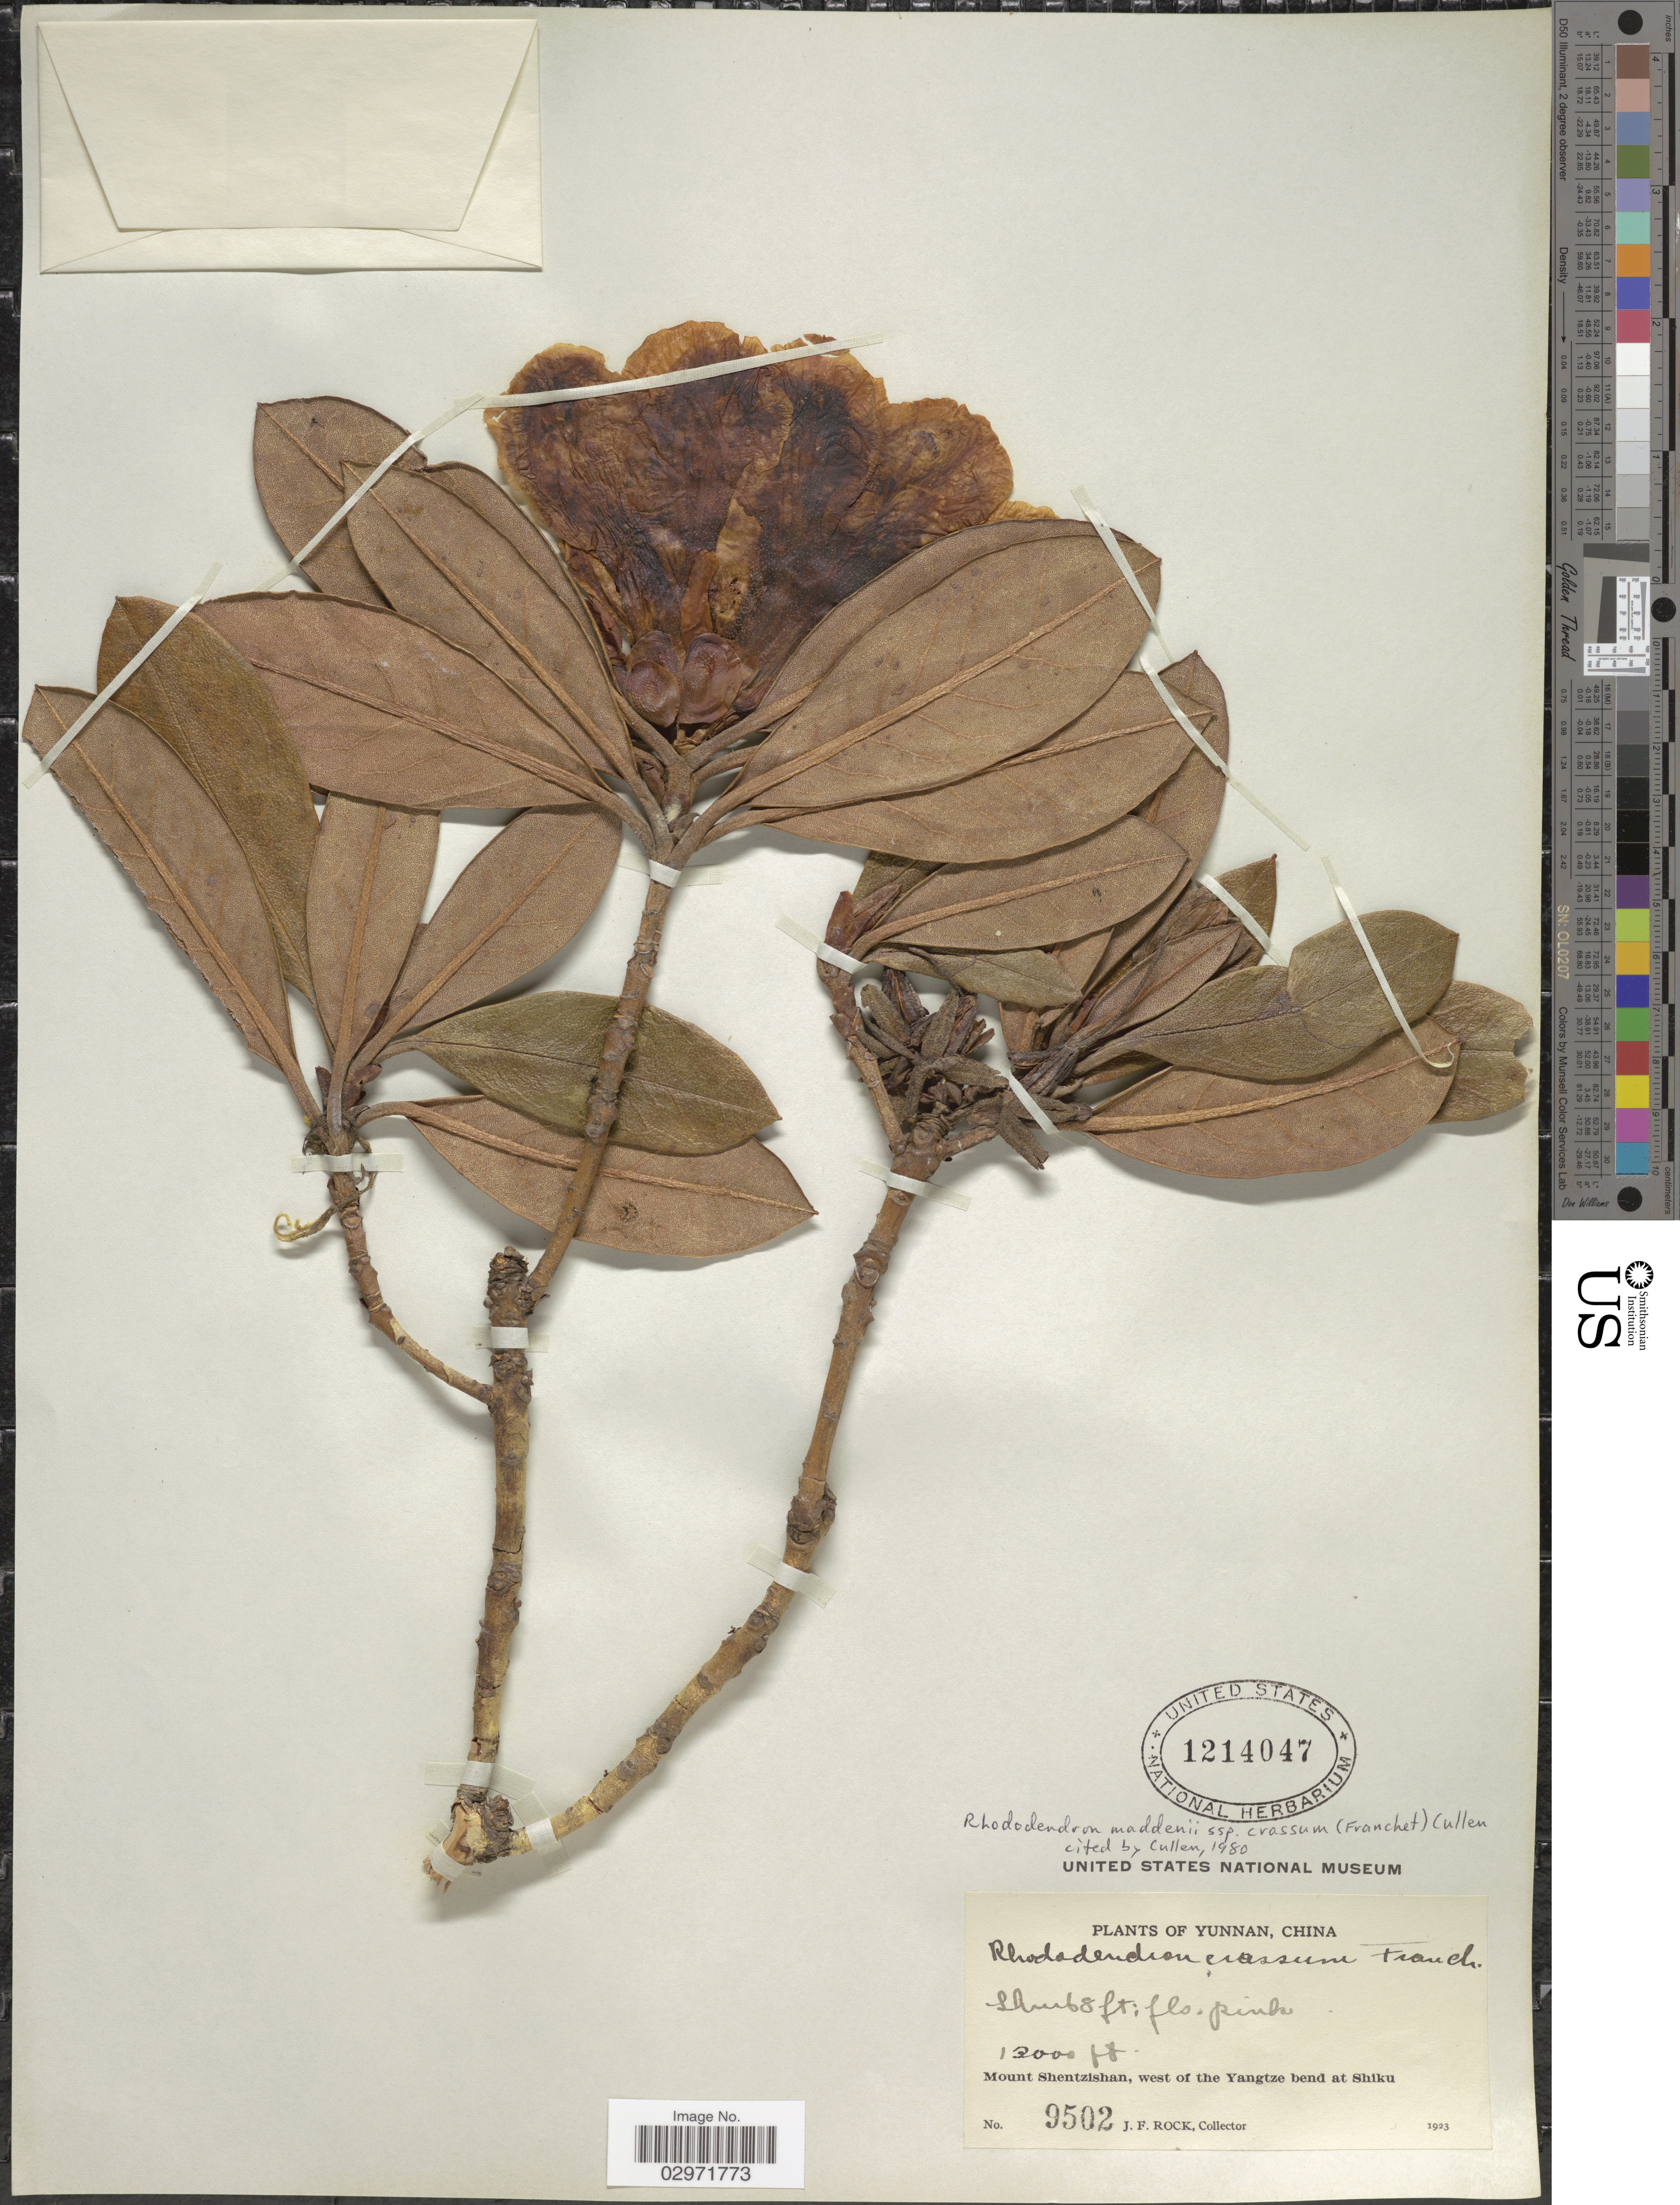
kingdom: Plantae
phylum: Tracheophyta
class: Magnoliopsida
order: Ericales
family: Ericaceae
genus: Rhododendron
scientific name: Rhododendron maddenii subsp. crassum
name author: (Franch.) Cullen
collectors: J. Rock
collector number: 9502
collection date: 1923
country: China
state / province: Yunnan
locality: Mount Shentzishan, west of the Yangtze bend at Shiku.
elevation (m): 3962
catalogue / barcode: US 1214047